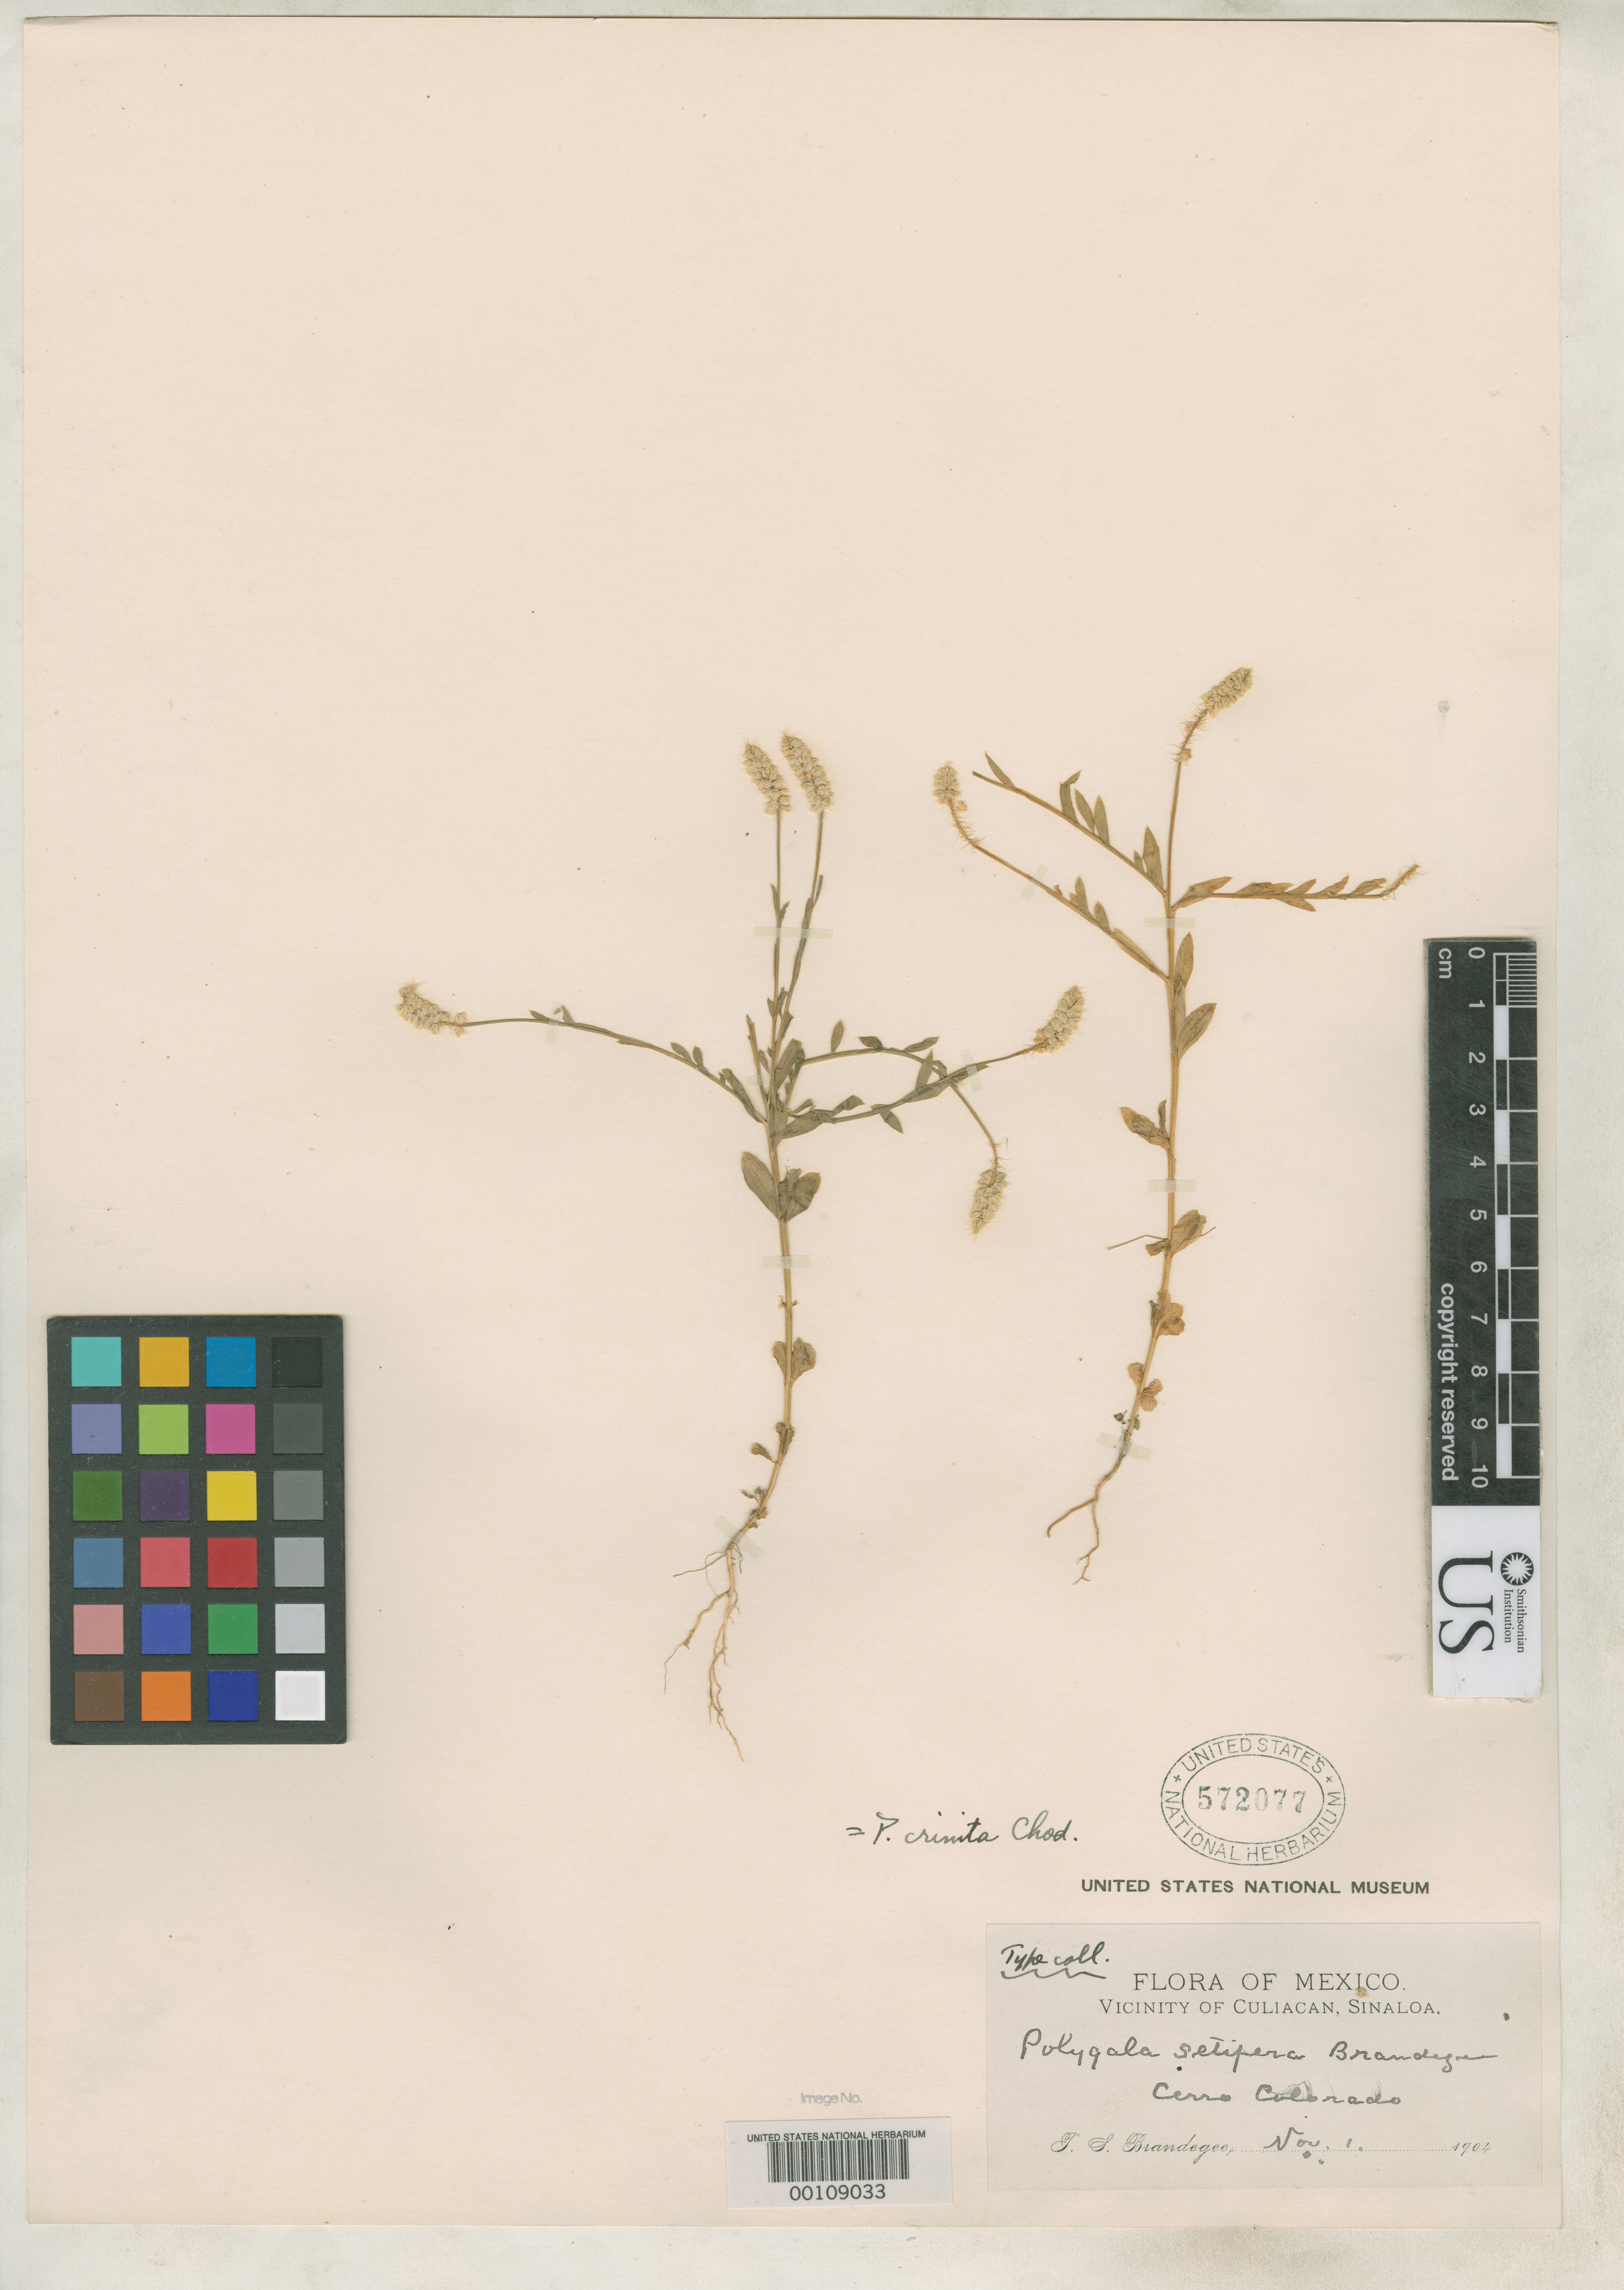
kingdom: Plantae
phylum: Tracheophyta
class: Magnoliopsida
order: Fabales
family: Polygalaceae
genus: Polygala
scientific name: Polygala setifera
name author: Brandegee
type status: Type Collection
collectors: T. S. Brandegee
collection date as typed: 01 Nov 1902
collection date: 1902-11-01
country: Mexico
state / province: Sinaloa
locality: Near Culiacan, Cerro Colorado.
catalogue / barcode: US 572077